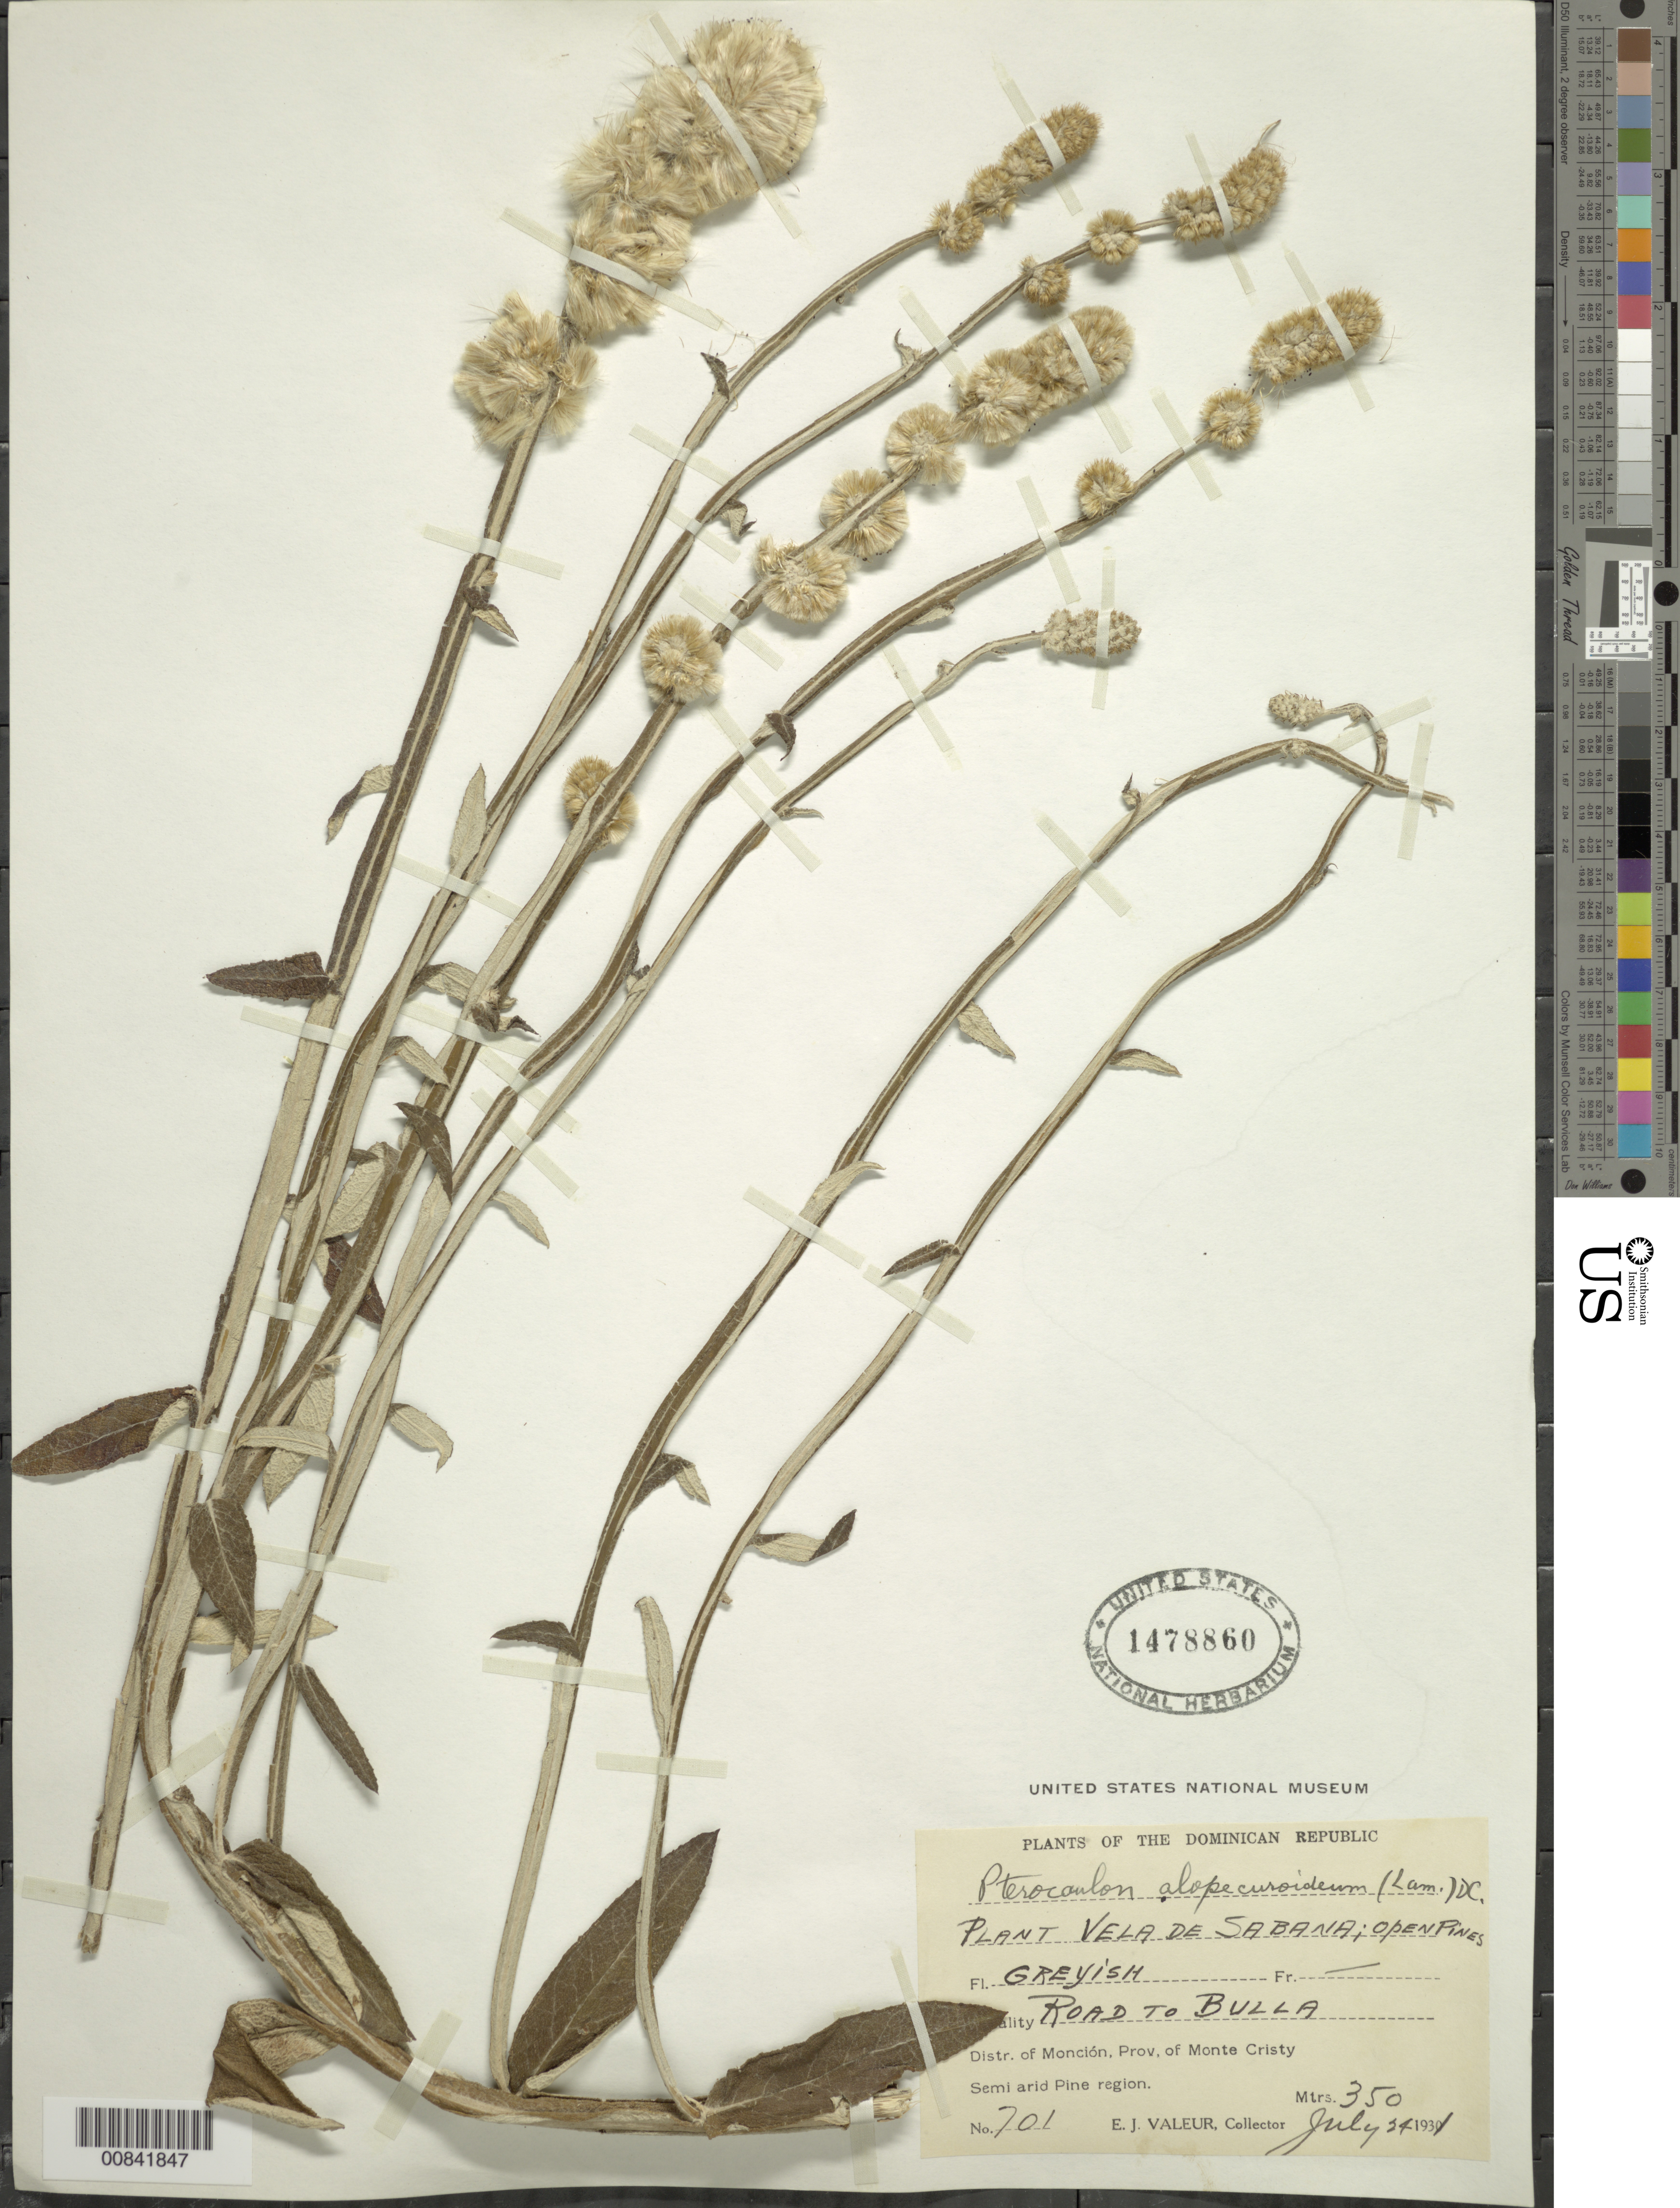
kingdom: Plantae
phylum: Tracheophyta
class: Magnoliopsida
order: Asterales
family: Asteraceae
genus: Pterocaulon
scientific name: Pterocaulon alopecuroides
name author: (Lam.) DC.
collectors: E. Valeur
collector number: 350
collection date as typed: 24 Jul 1931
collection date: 1931-07-24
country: Dominican Republic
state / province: Monte Cristi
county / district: Monción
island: Hispaniola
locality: Road to Bulla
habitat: Open pines, semi arid pine region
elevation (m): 350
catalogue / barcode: US 1478860